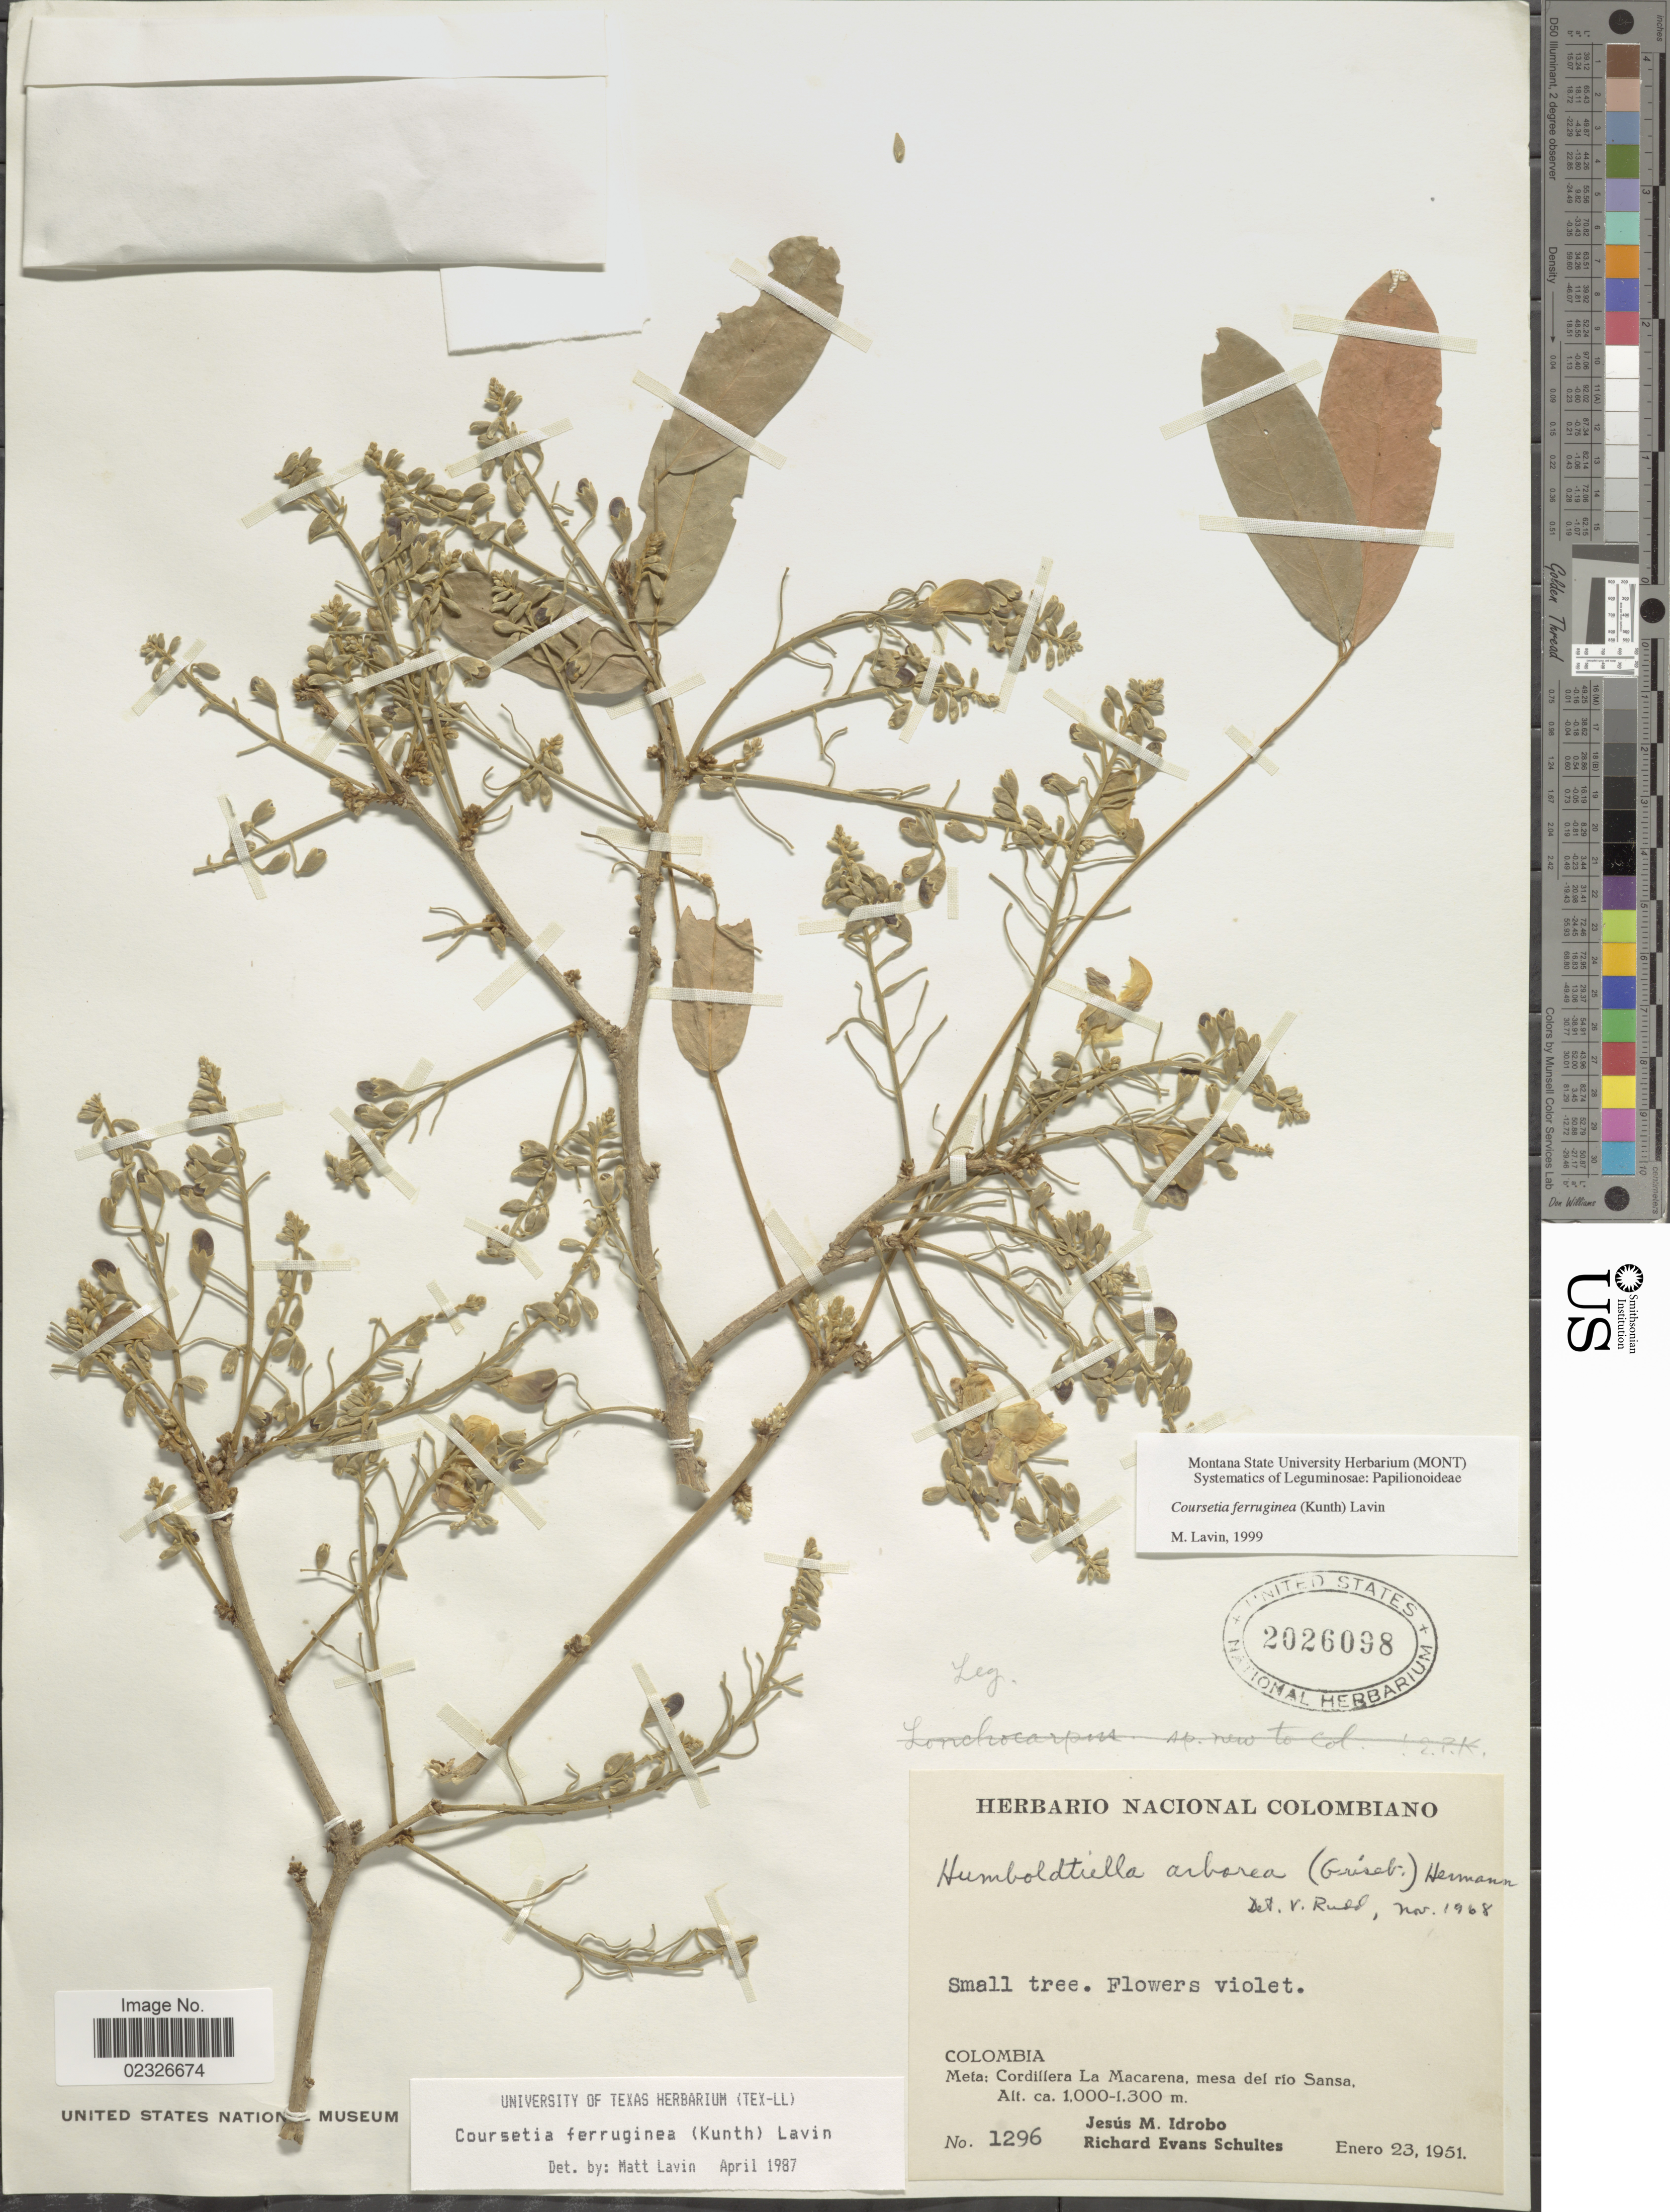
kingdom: Plantae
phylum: Tracheophyta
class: Magnoliopsida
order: Fabales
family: Fabaceae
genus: Coursetia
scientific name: Coursetia ferruginea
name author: (Kunth) Lavin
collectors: J. M. Idrobo & R. E. Schultes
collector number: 1296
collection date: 1951-01-23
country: Colombia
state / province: Meta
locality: Meta: Cordillera La Macarena, mesa del río Sansa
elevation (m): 1000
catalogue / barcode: US 2026098